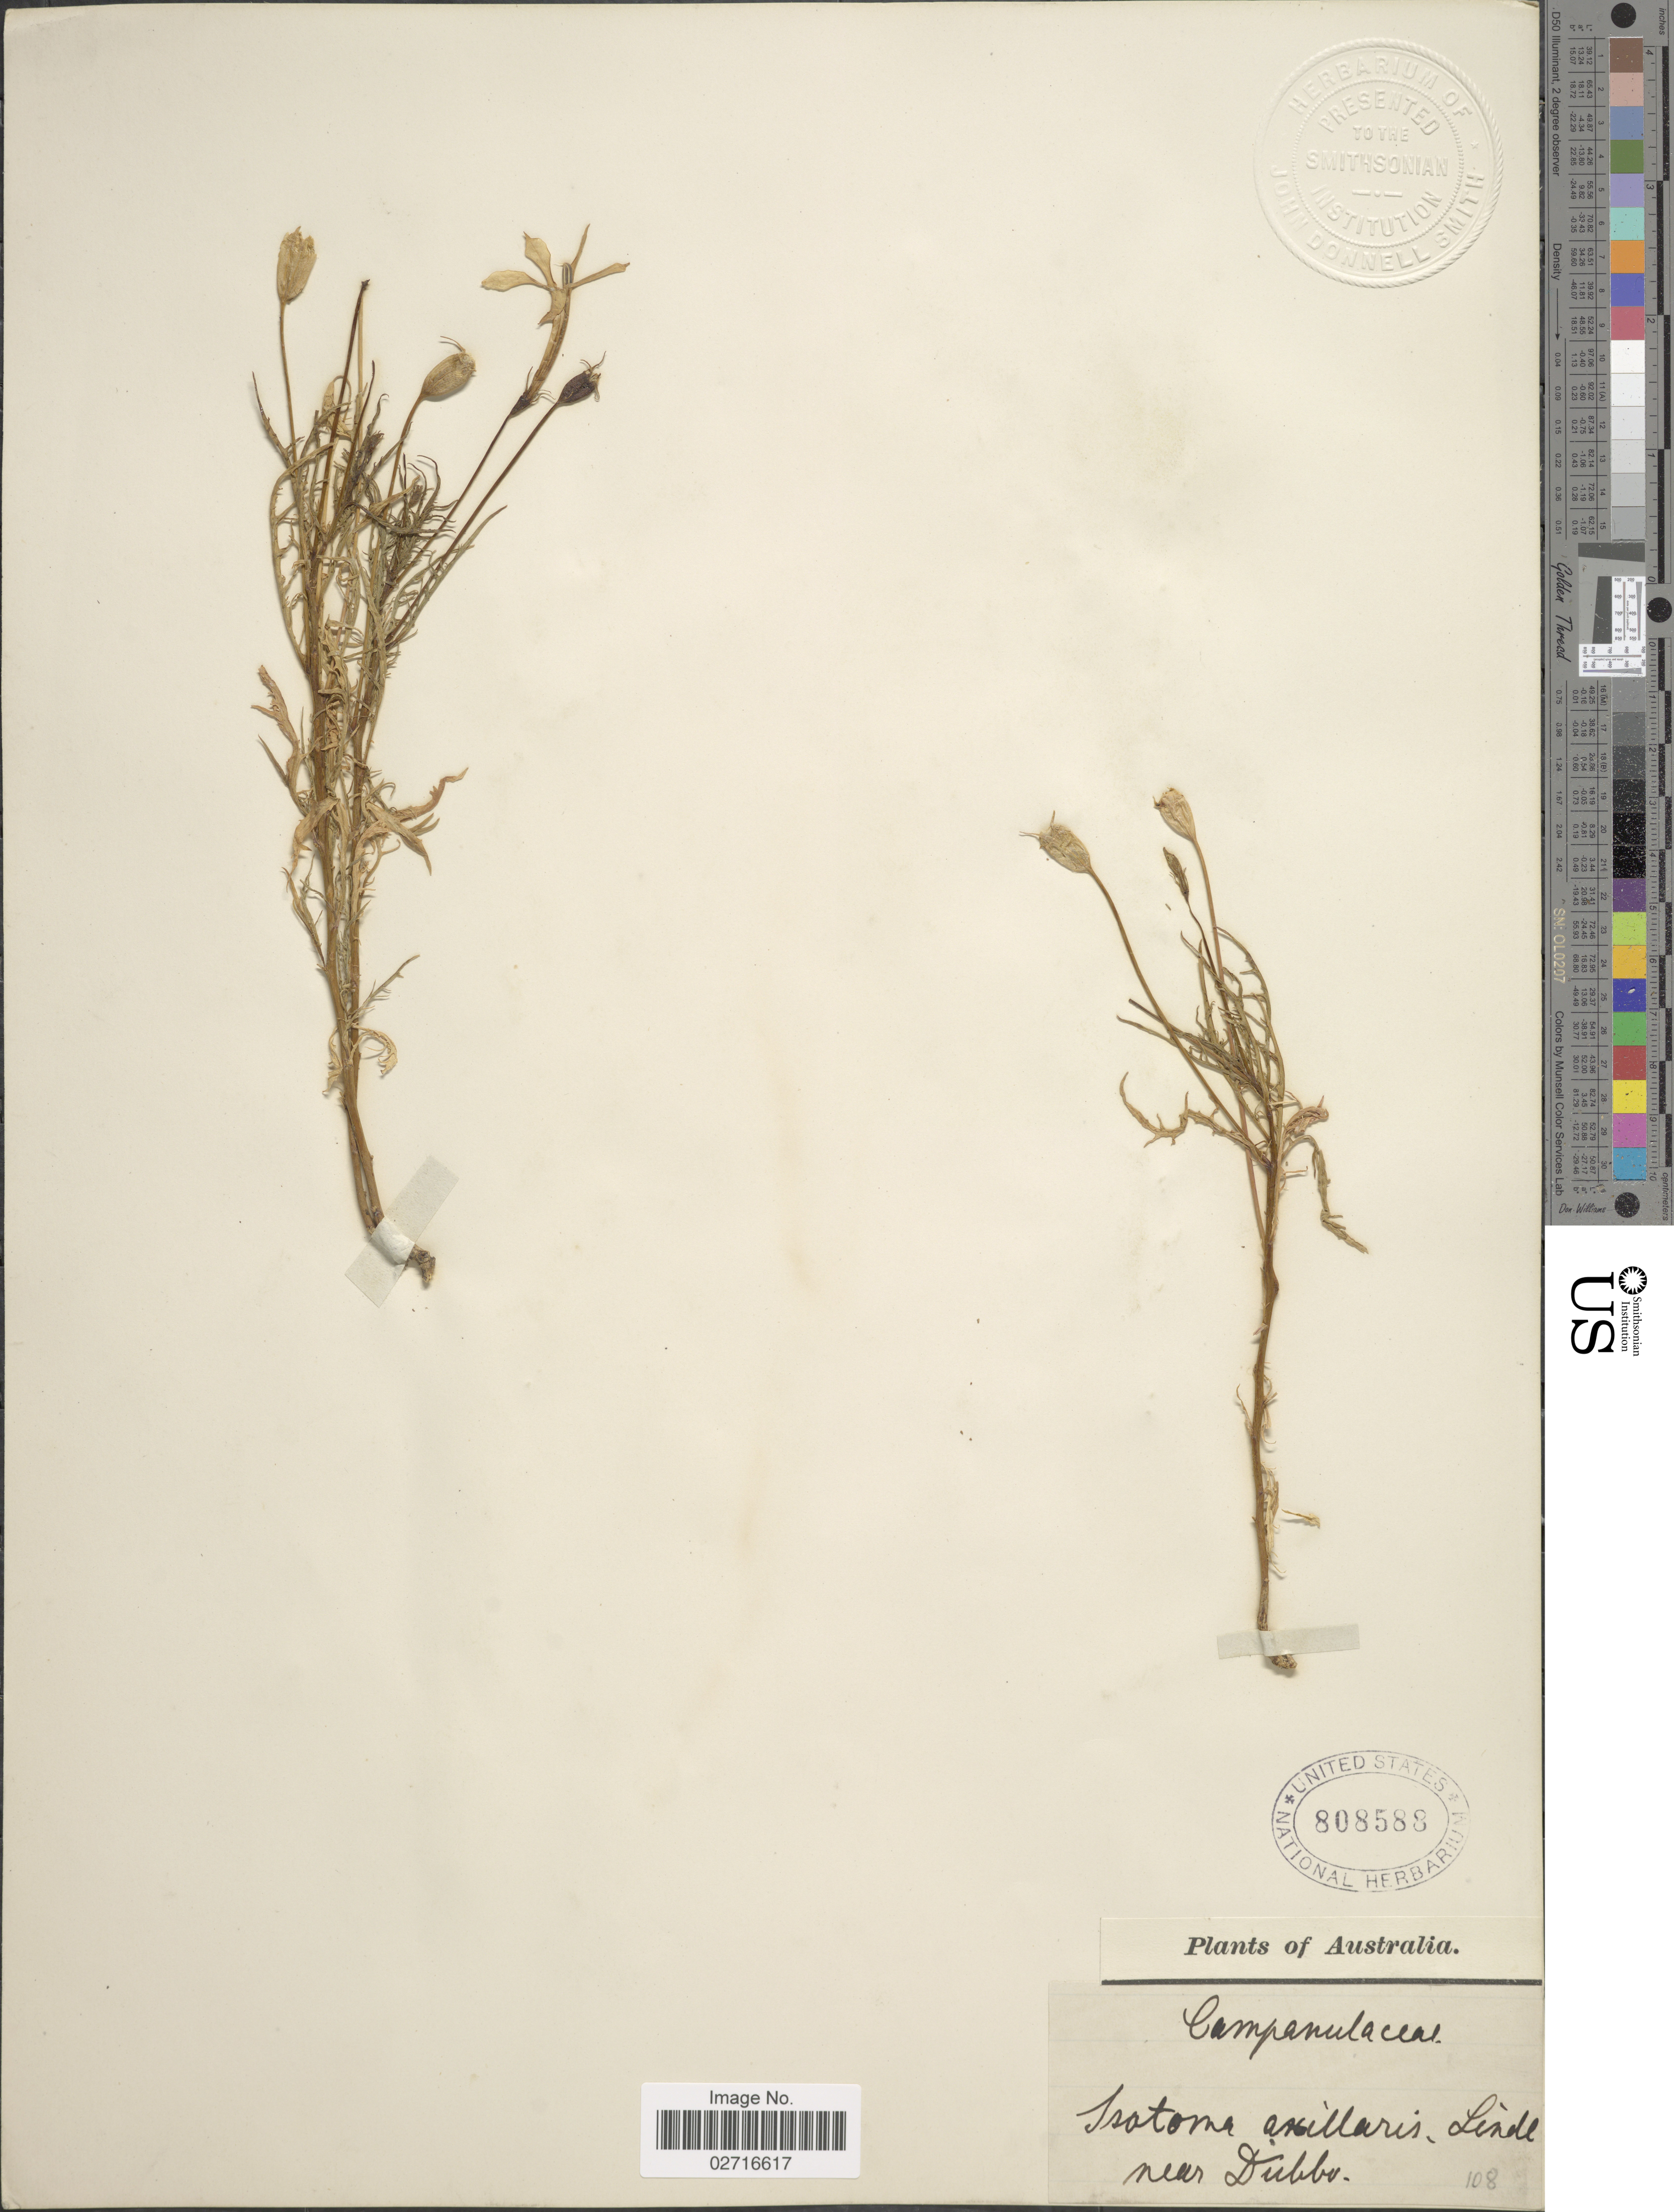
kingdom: Plantae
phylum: Tracheophyta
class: Magnoliopsida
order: Asterales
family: Campanulaceae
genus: Isotoma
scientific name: Isotoma axillaris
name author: Lindl.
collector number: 108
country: Australia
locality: Near Dubbo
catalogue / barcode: US 808588